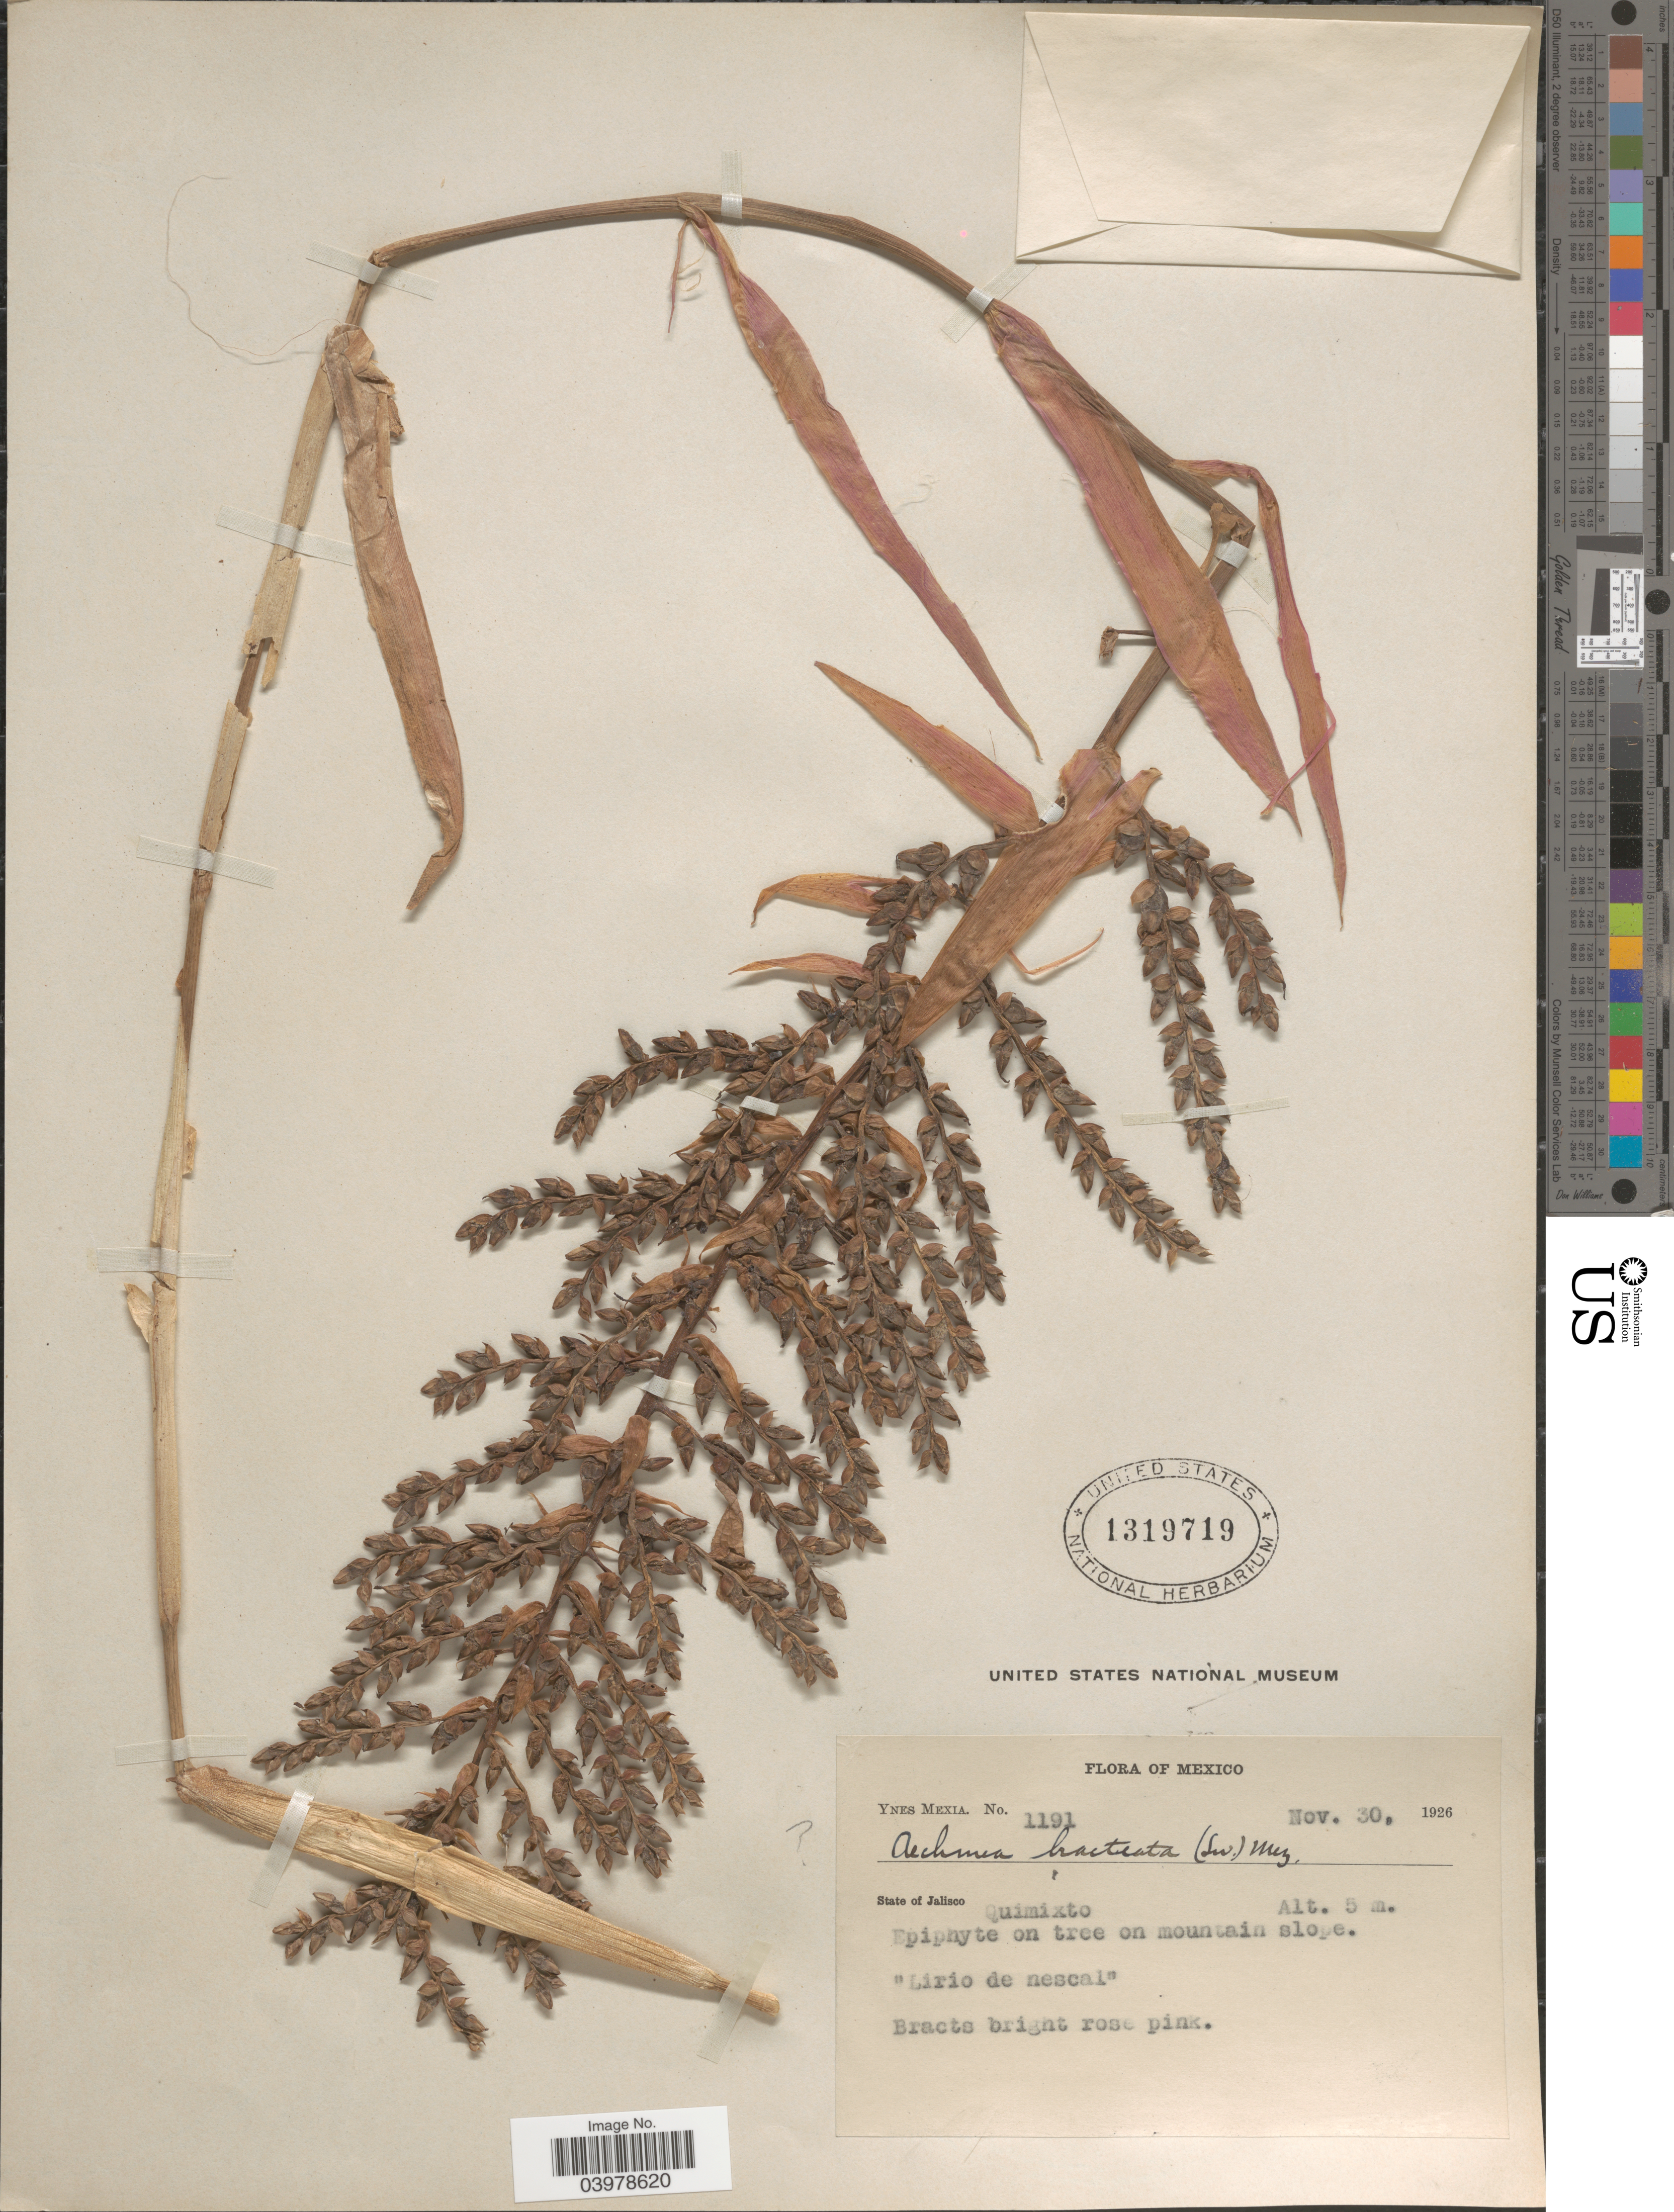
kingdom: Plantae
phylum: Tracheophyta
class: Liliopsida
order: Poales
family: Bromeliaceae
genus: Aechmea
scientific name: Aechmea bracteata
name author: (Sw.) Griseb.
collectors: Y. Mexia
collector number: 1191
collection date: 1926-11-30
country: Mexico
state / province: Jalisco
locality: Quimixto.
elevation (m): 5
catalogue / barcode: US 1319719